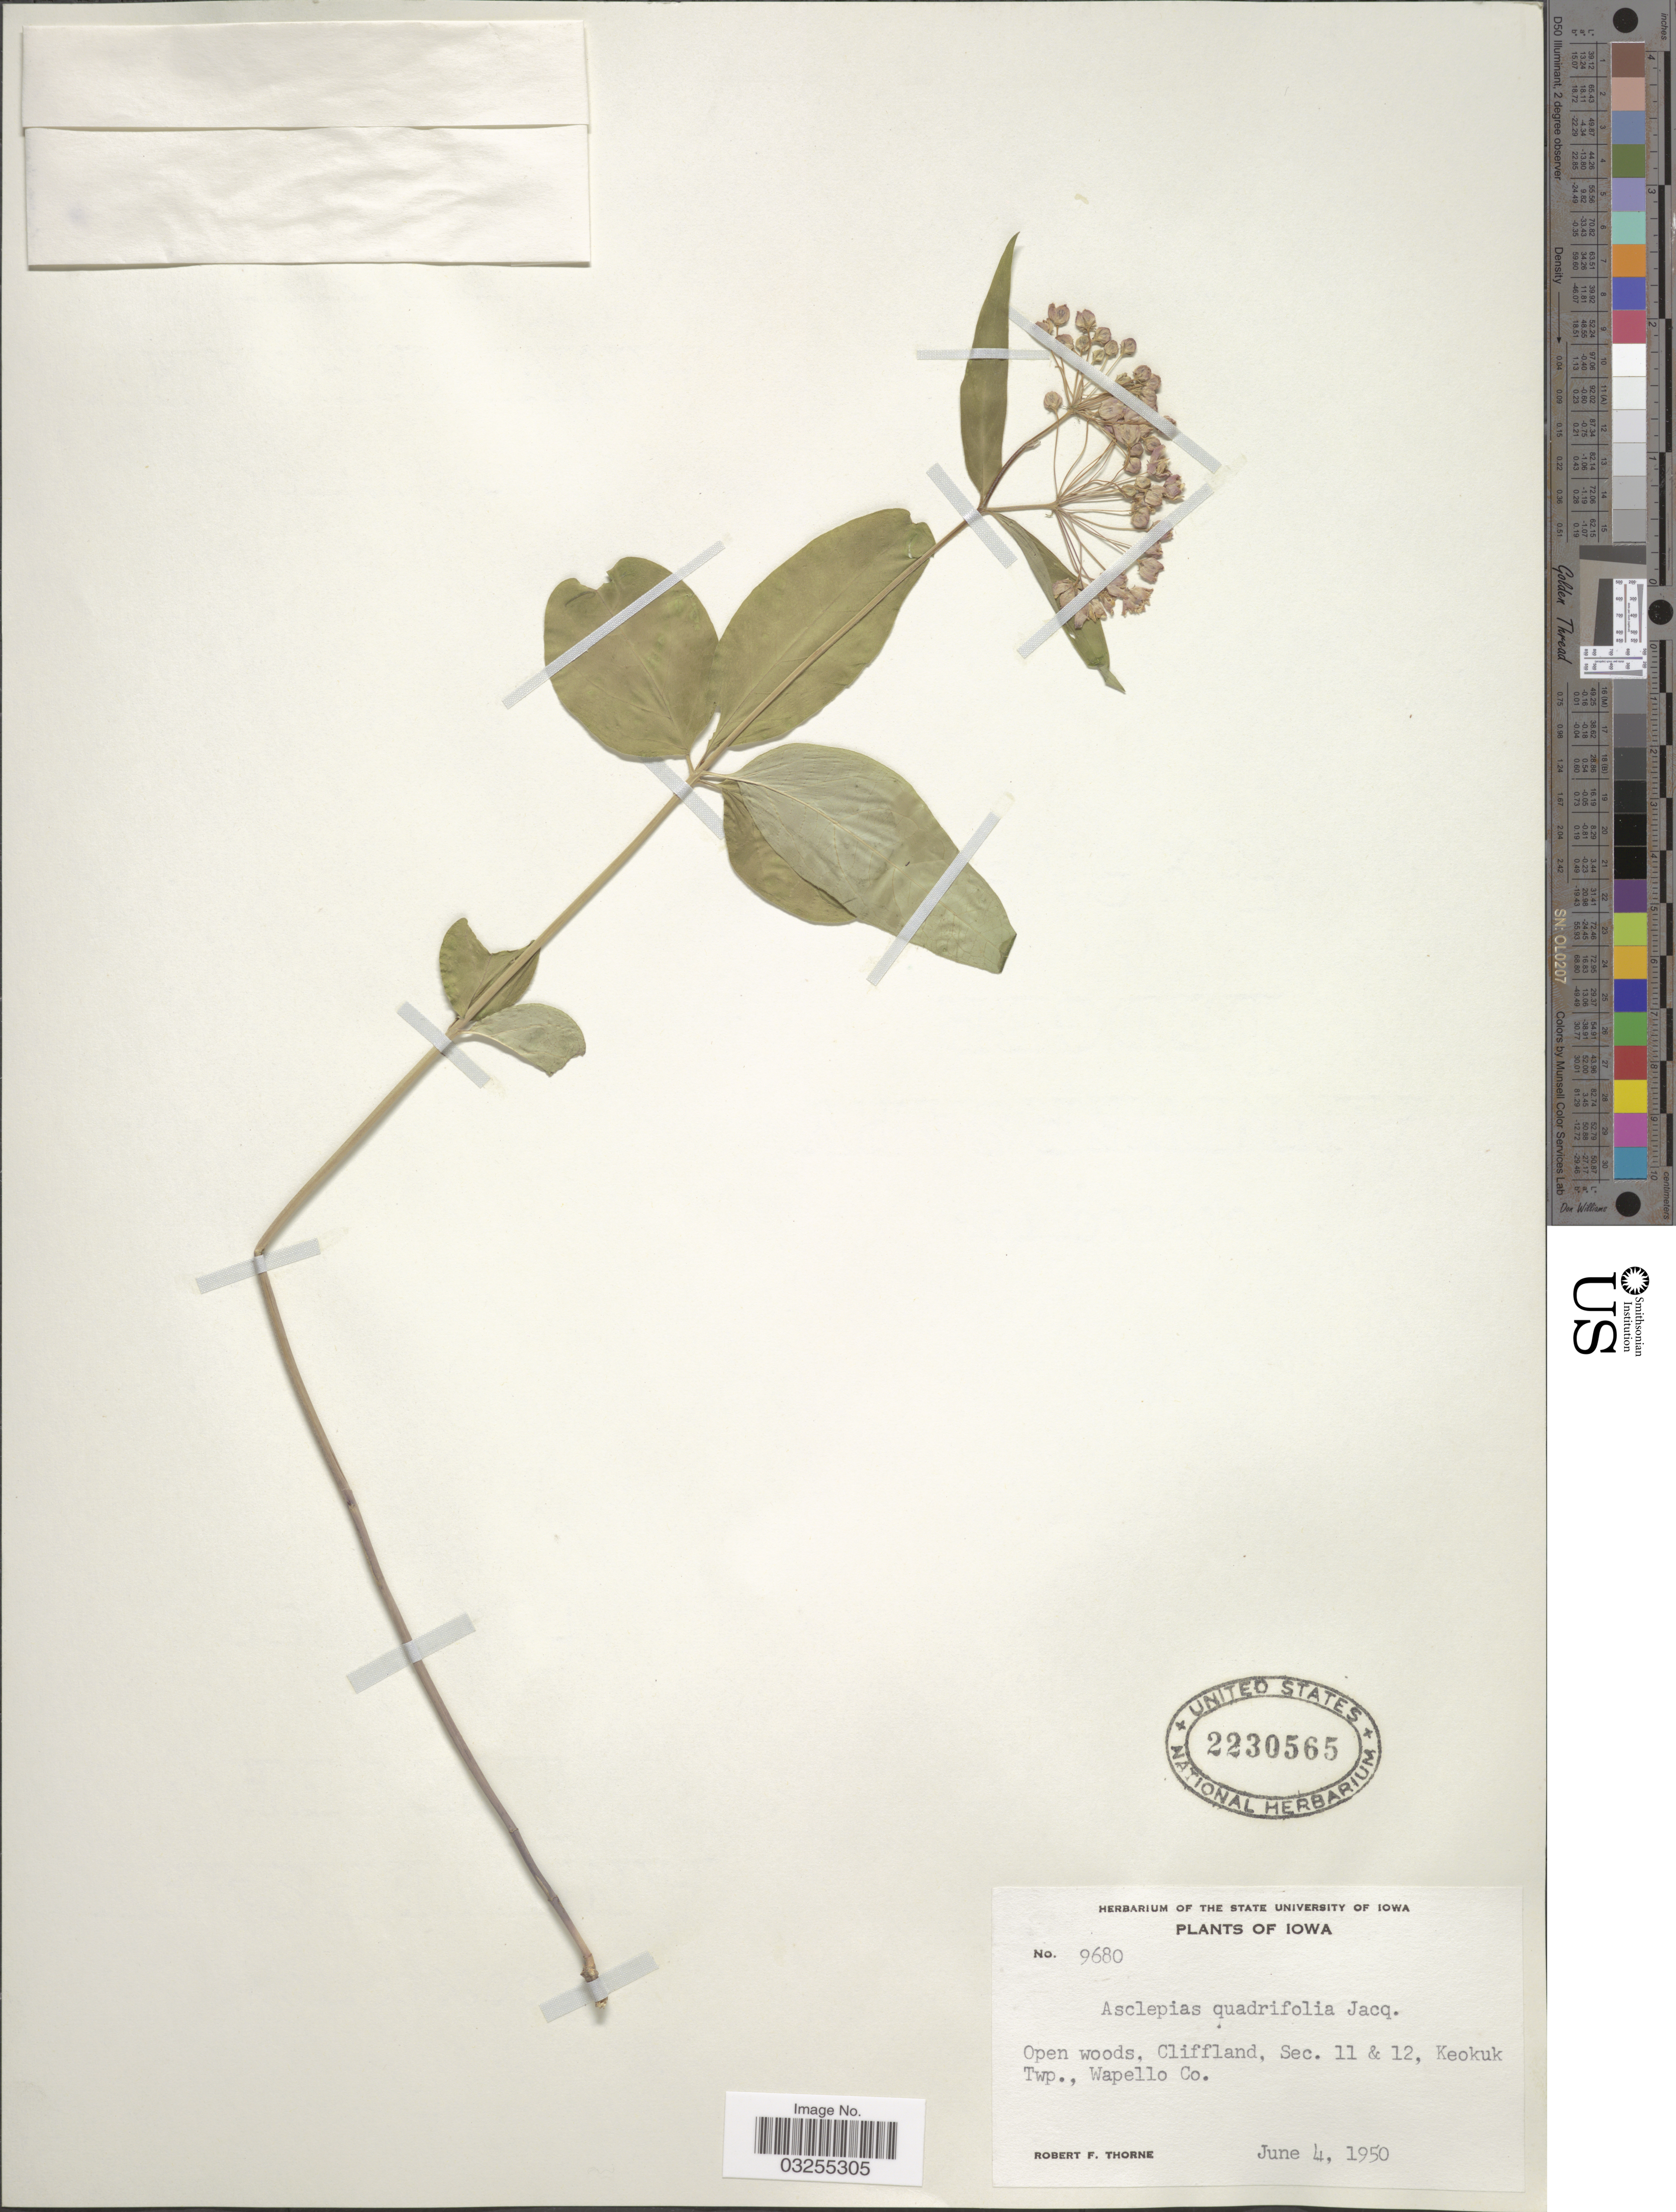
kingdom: Plantae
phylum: Tracheophyta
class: Magnoliopsida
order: Gentianales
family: Apocynaceae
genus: Asclepias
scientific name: Asclepias quadrifolia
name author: Jacq.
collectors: R. F. Thorne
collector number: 9680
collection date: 1950-06-04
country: United States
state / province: Iowa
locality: Open woods, Cliffland, Sec. 11 & 12, Keokuk Twp., Wapello Co.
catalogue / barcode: US 2230565